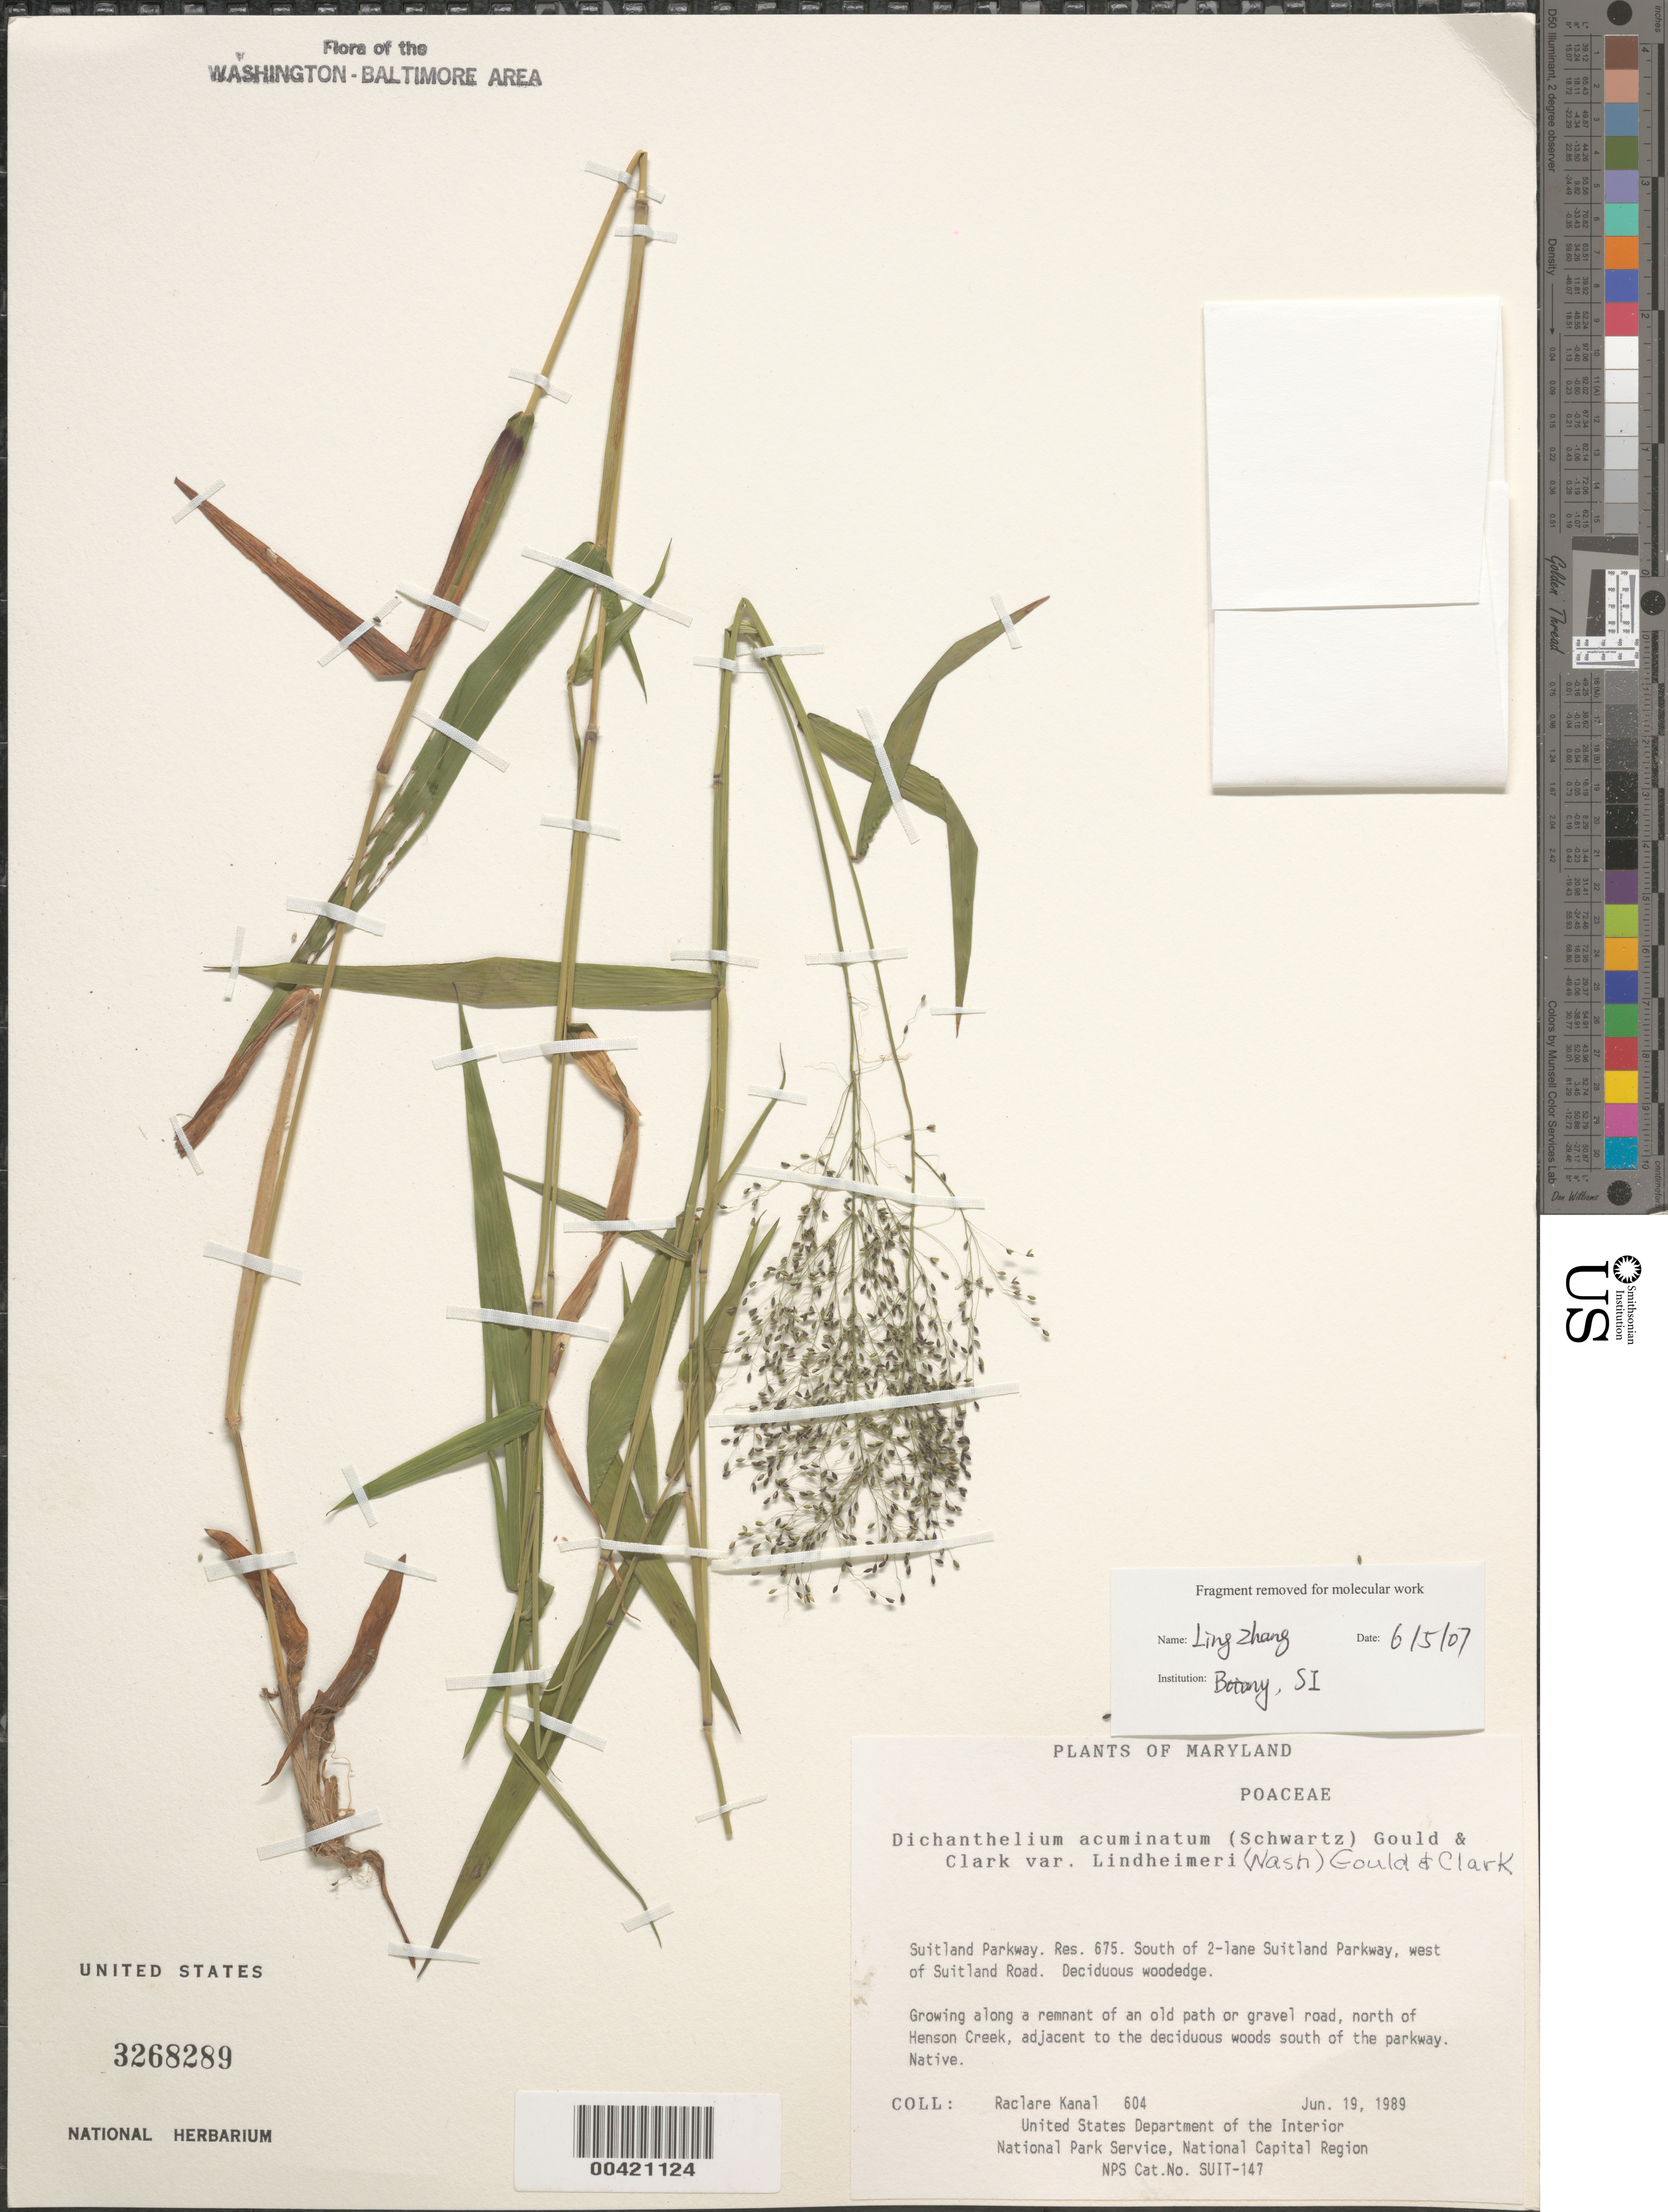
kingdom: Plantae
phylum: Tracheophyta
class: Liliopsida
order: Poales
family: Poaceae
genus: Dichanthelium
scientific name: Dichanthelium acuminatum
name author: (Sw.) Gould & C.A. Clark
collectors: R. Kanal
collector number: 604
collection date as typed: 19 Jun 1989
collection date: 1989-06-19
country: United States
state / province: Maryland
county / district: Prince George's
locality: Suitland Parkway, S of Parkway, W of Suitland Road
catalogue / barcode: US 3268289